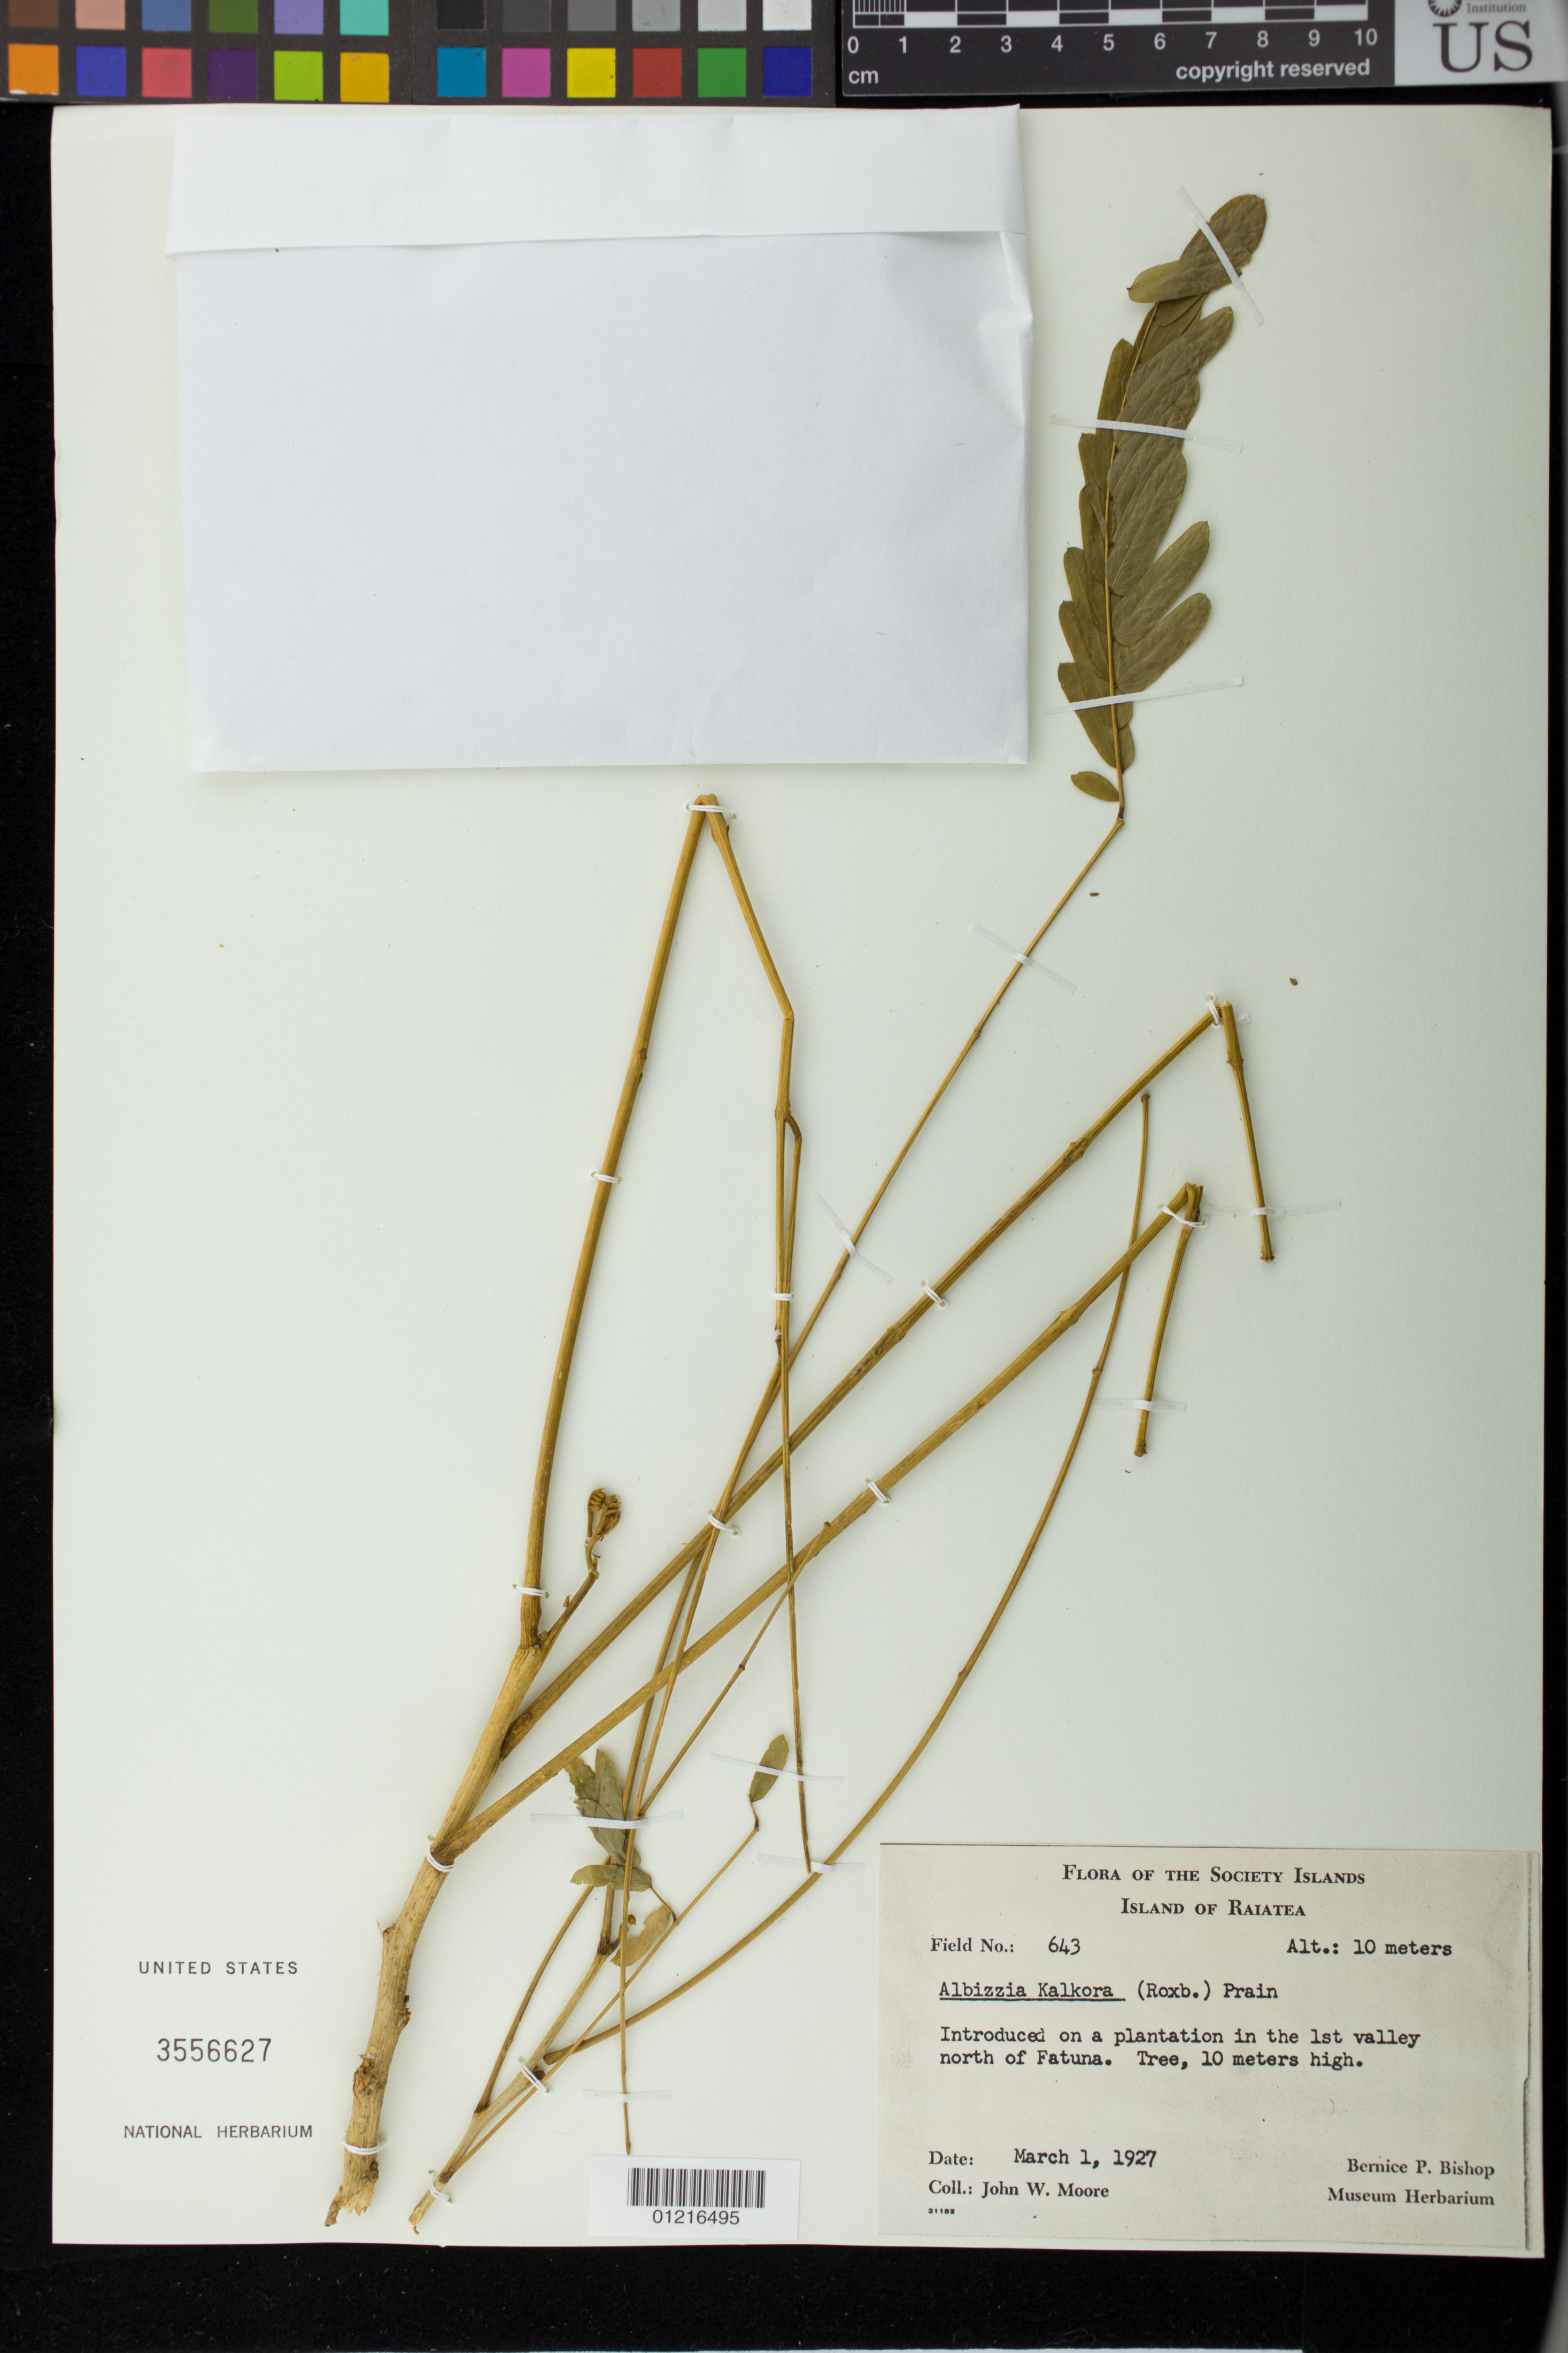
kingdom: Plantae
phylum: Tracheophyta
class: Magnoliopsida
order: Fabales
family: Fabaceae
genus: Albizia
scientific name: Albizia kalkora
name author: (Roxb.) Prain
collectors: J. Moore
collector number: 643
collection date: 1927-03-01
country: French Polynesia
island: Raiatea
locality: On a plantation in the 1st valley north of Fatuna.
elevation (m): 10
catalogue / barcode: US 3556627